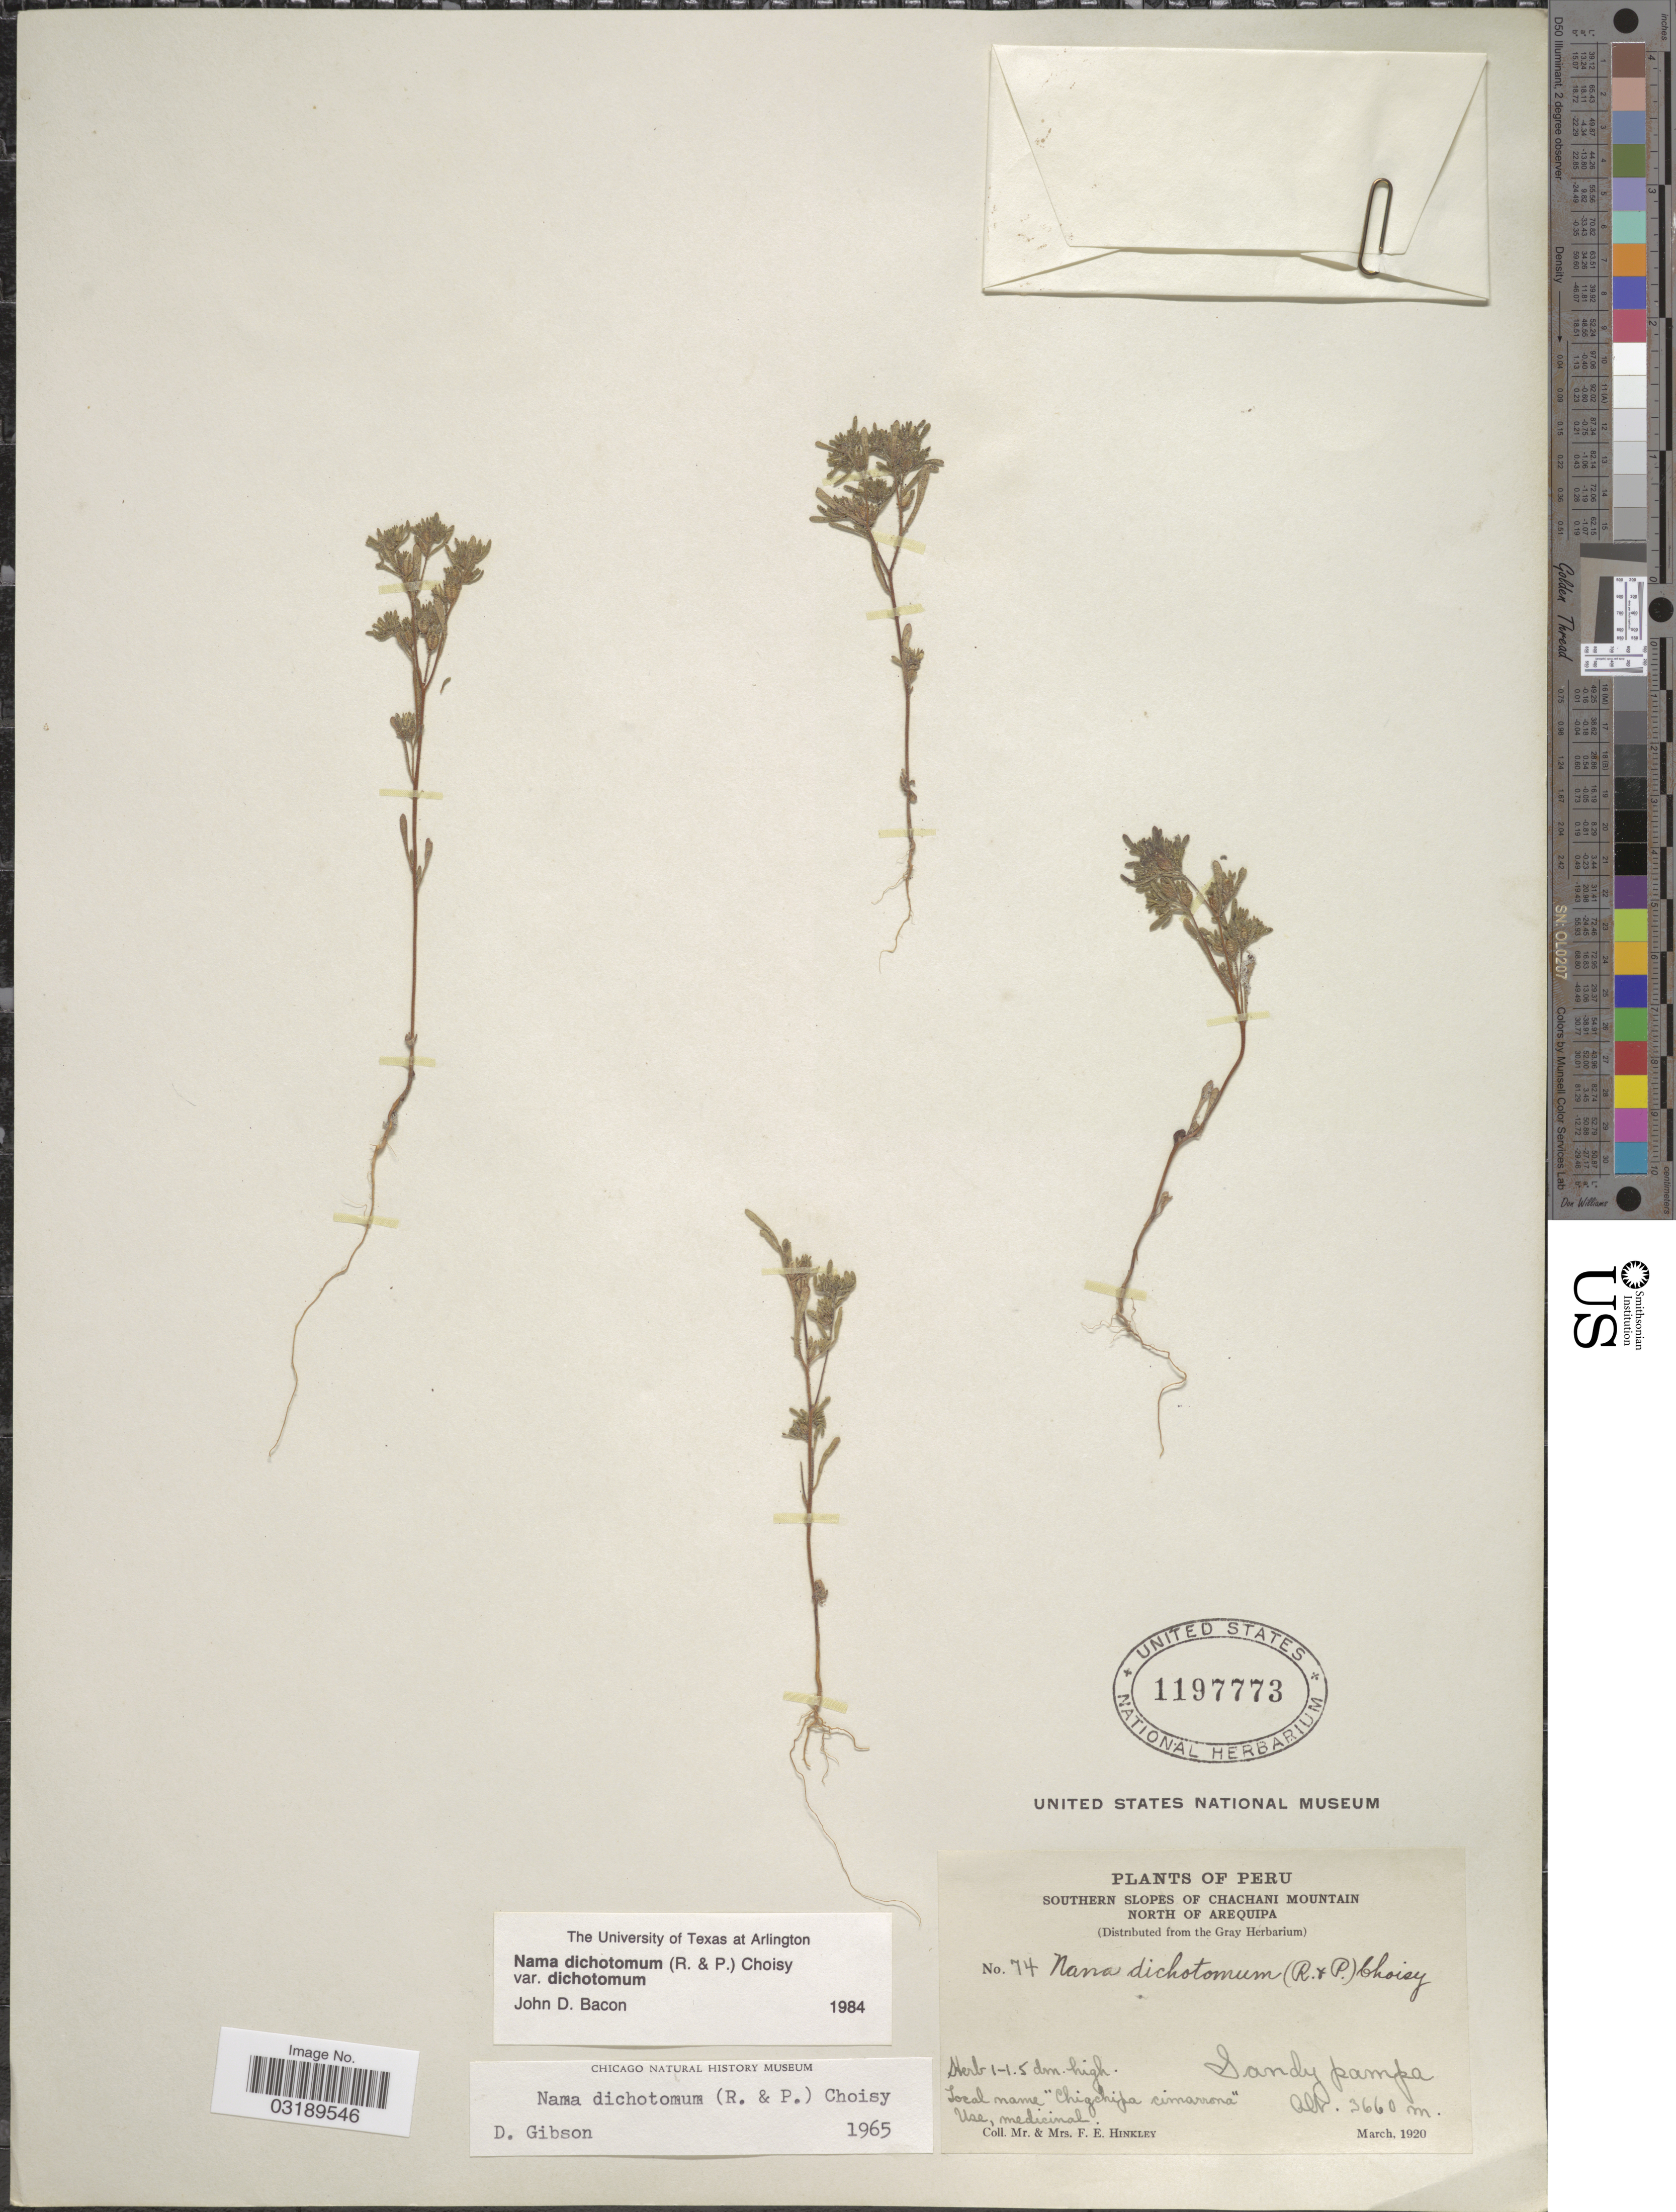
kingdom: Plantae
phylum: Tracheophyta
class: Magnoliopsida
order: Boraginales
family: Namaceae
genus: Nama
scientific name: Nama dichotoma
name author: (Ruiz & Pav.) Choisy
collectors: F. Hinkley & F. Hinkley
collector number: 74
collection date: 1920-03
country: Peru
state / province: Arequipa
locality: Southern slopes of Chachani Mountain. North of Arequipa.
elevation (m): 3660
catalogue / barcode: US 1197773